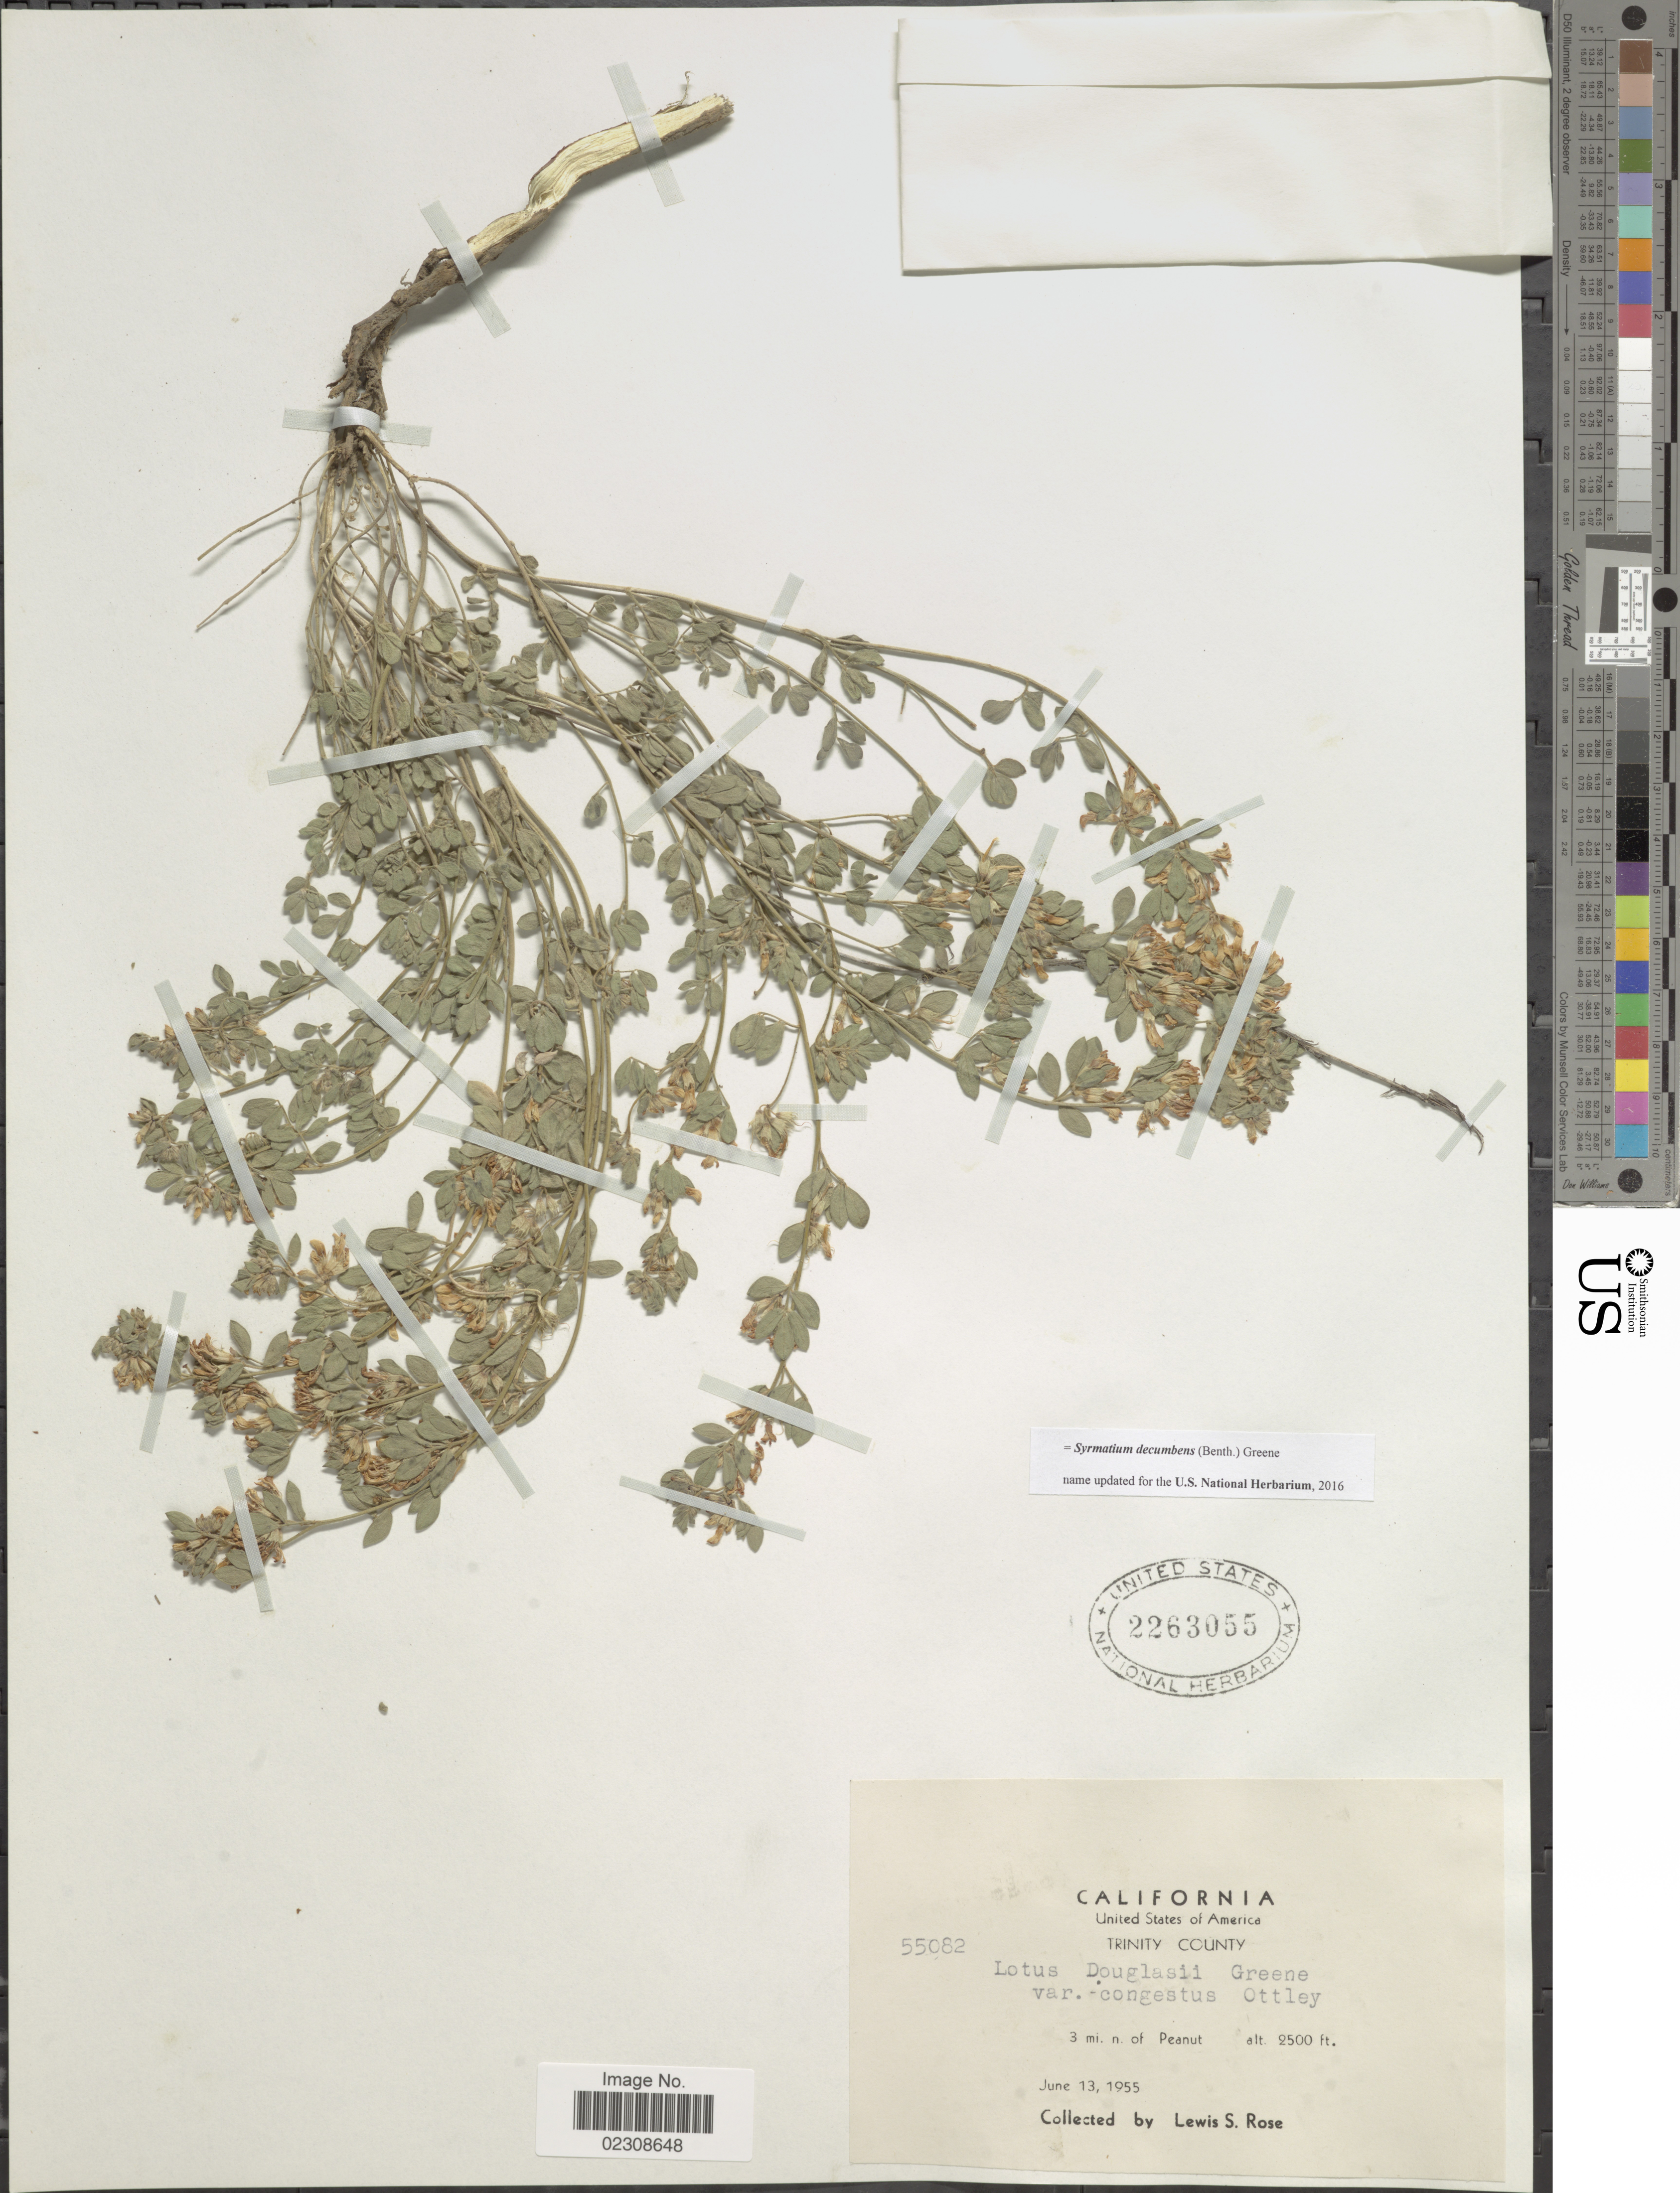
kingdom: Plantae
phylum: Tracheophyta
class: Magnoliopsida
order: Fabales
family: Fabaceae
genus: Syrmatium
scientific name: Syrmatium decumbens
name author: (Benth.) Greene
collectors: L. S. Rose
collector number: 55082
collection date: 1955-06-13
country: United States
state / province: California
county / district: Trinity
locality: Trinity County. 3 mi. n. of Peanut.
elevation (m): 762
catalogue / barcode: US 2263055